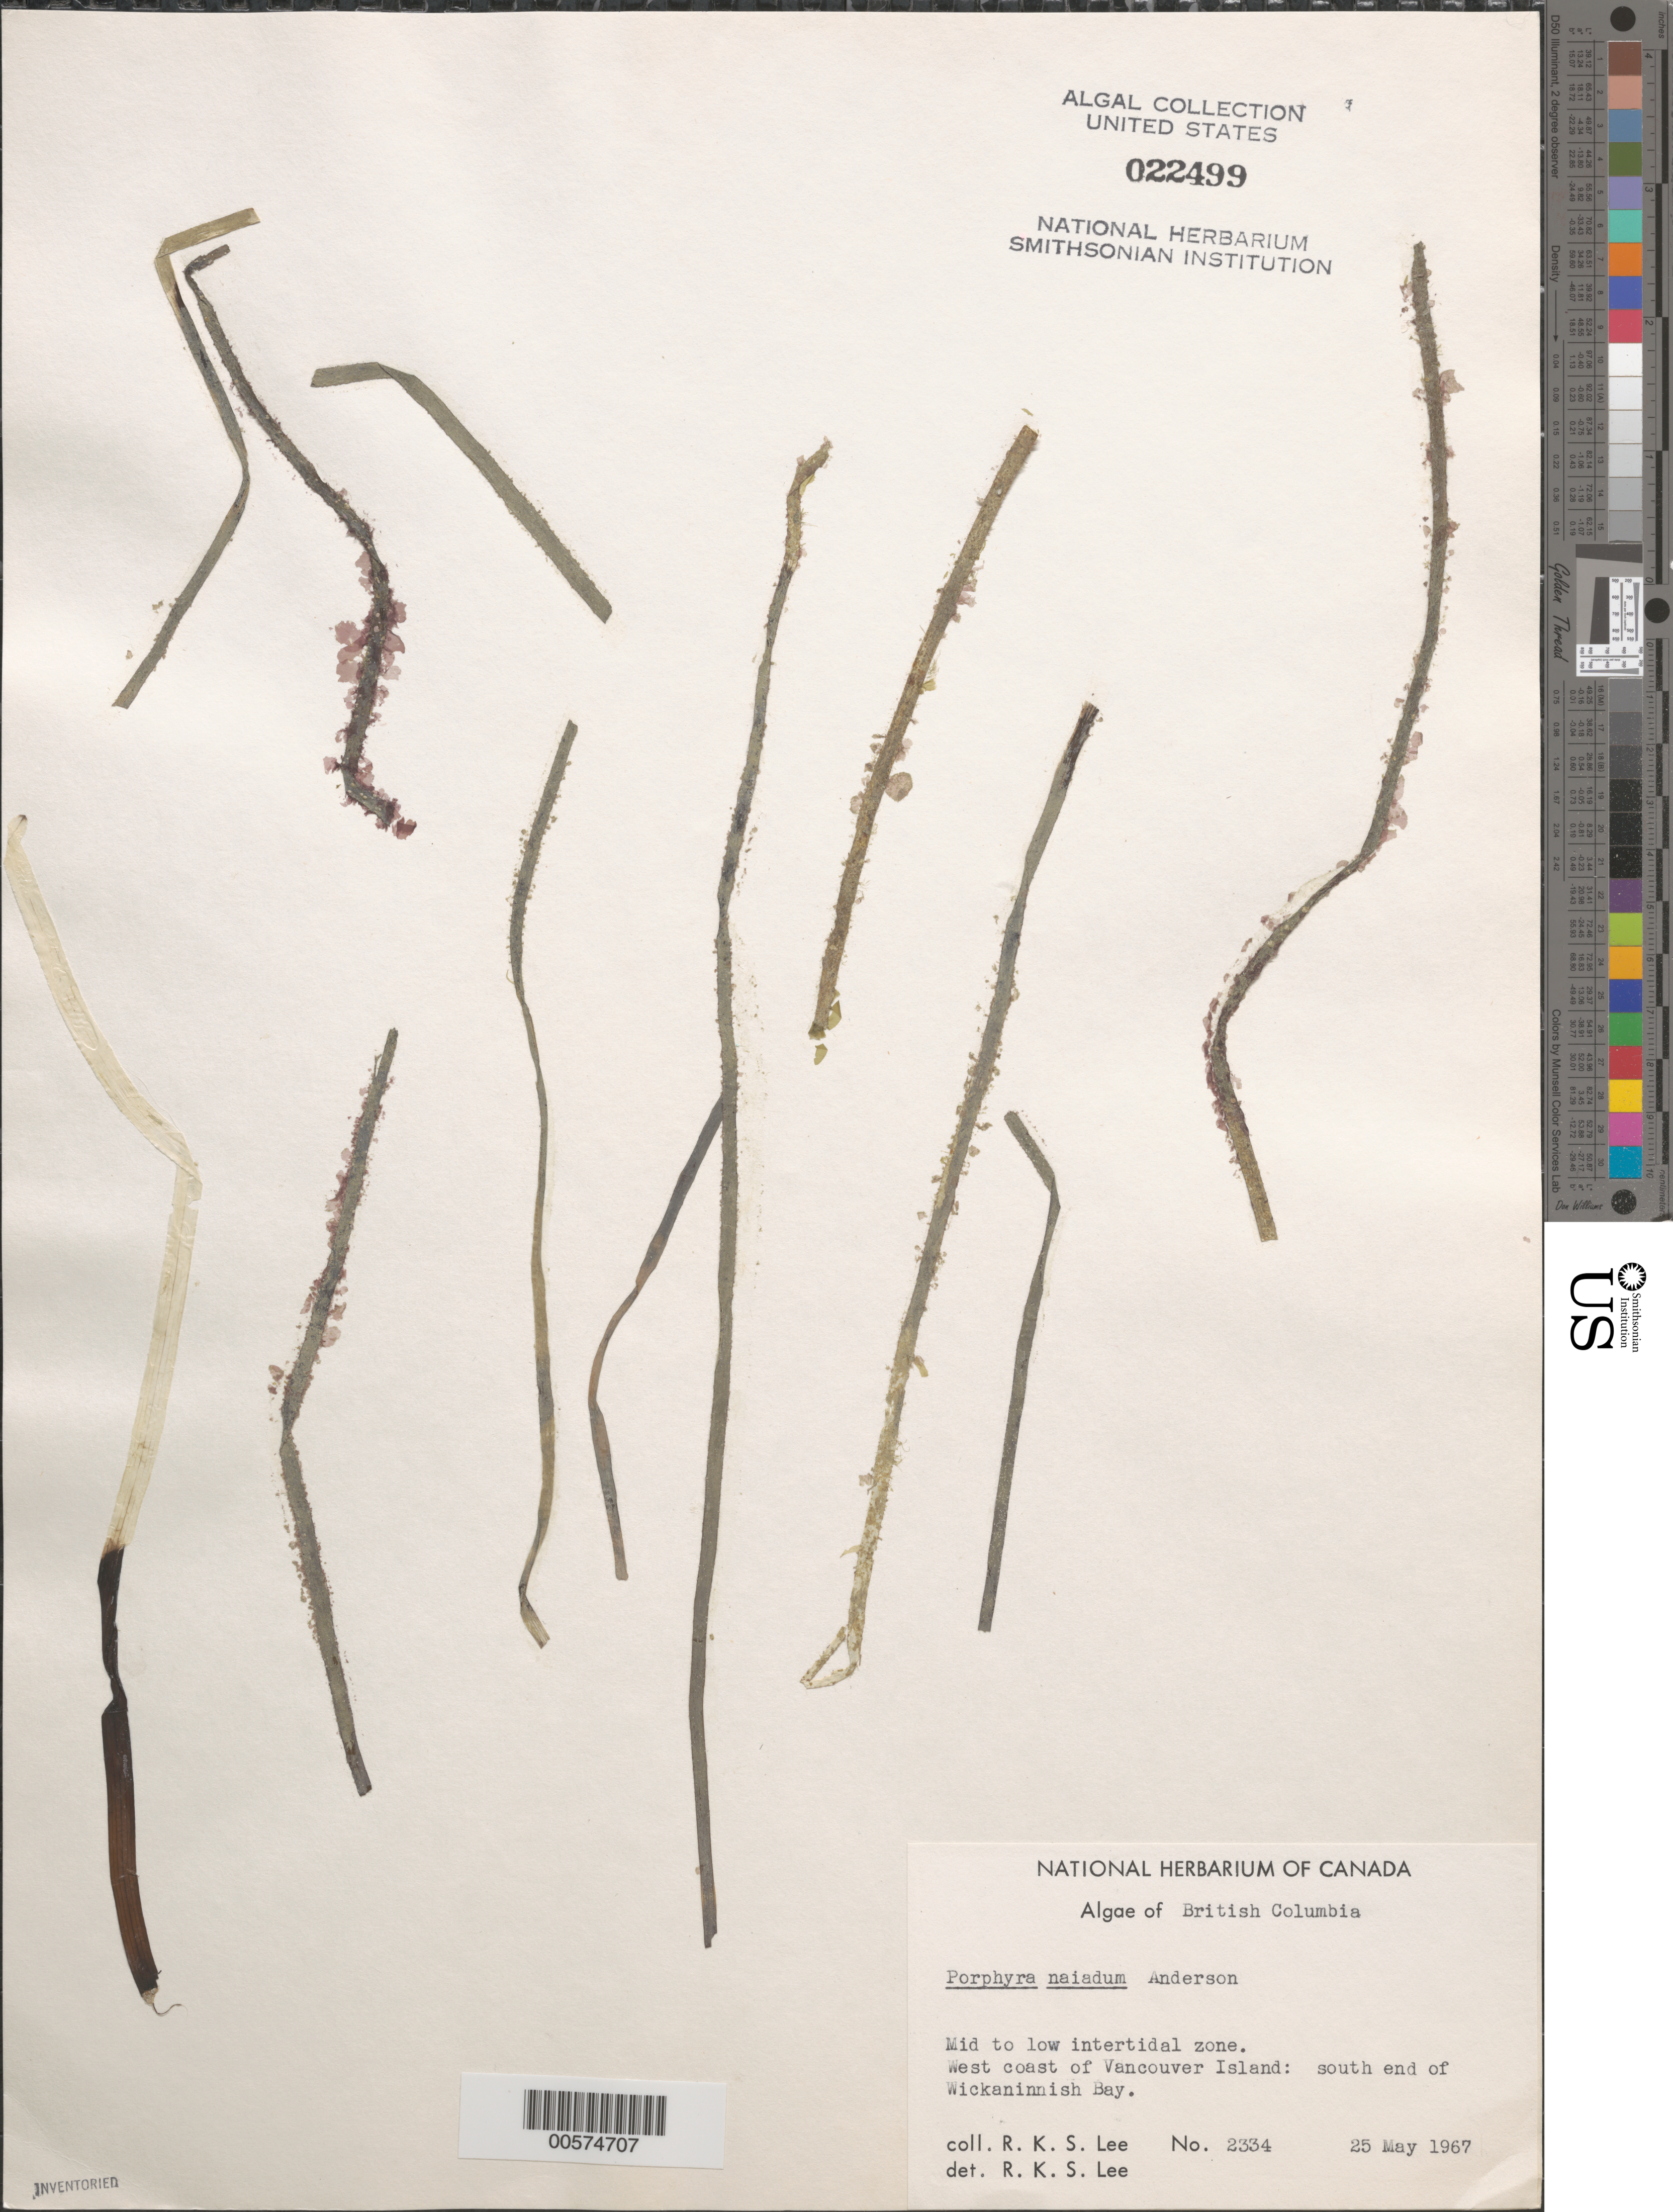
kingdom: Plantae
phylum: Rhodophyta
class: Compsopogonophyceae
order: Erythropeltidales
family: Erythrotrichiaceae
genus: Smithora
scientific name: Smithora naiadum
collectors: R. Lee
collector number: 2334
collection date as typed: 25 May 1967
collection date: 1967-05-25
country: Canada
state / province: British Columbia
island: Vancouver Island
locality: Wickaninnish Bay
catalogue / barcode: US 22499